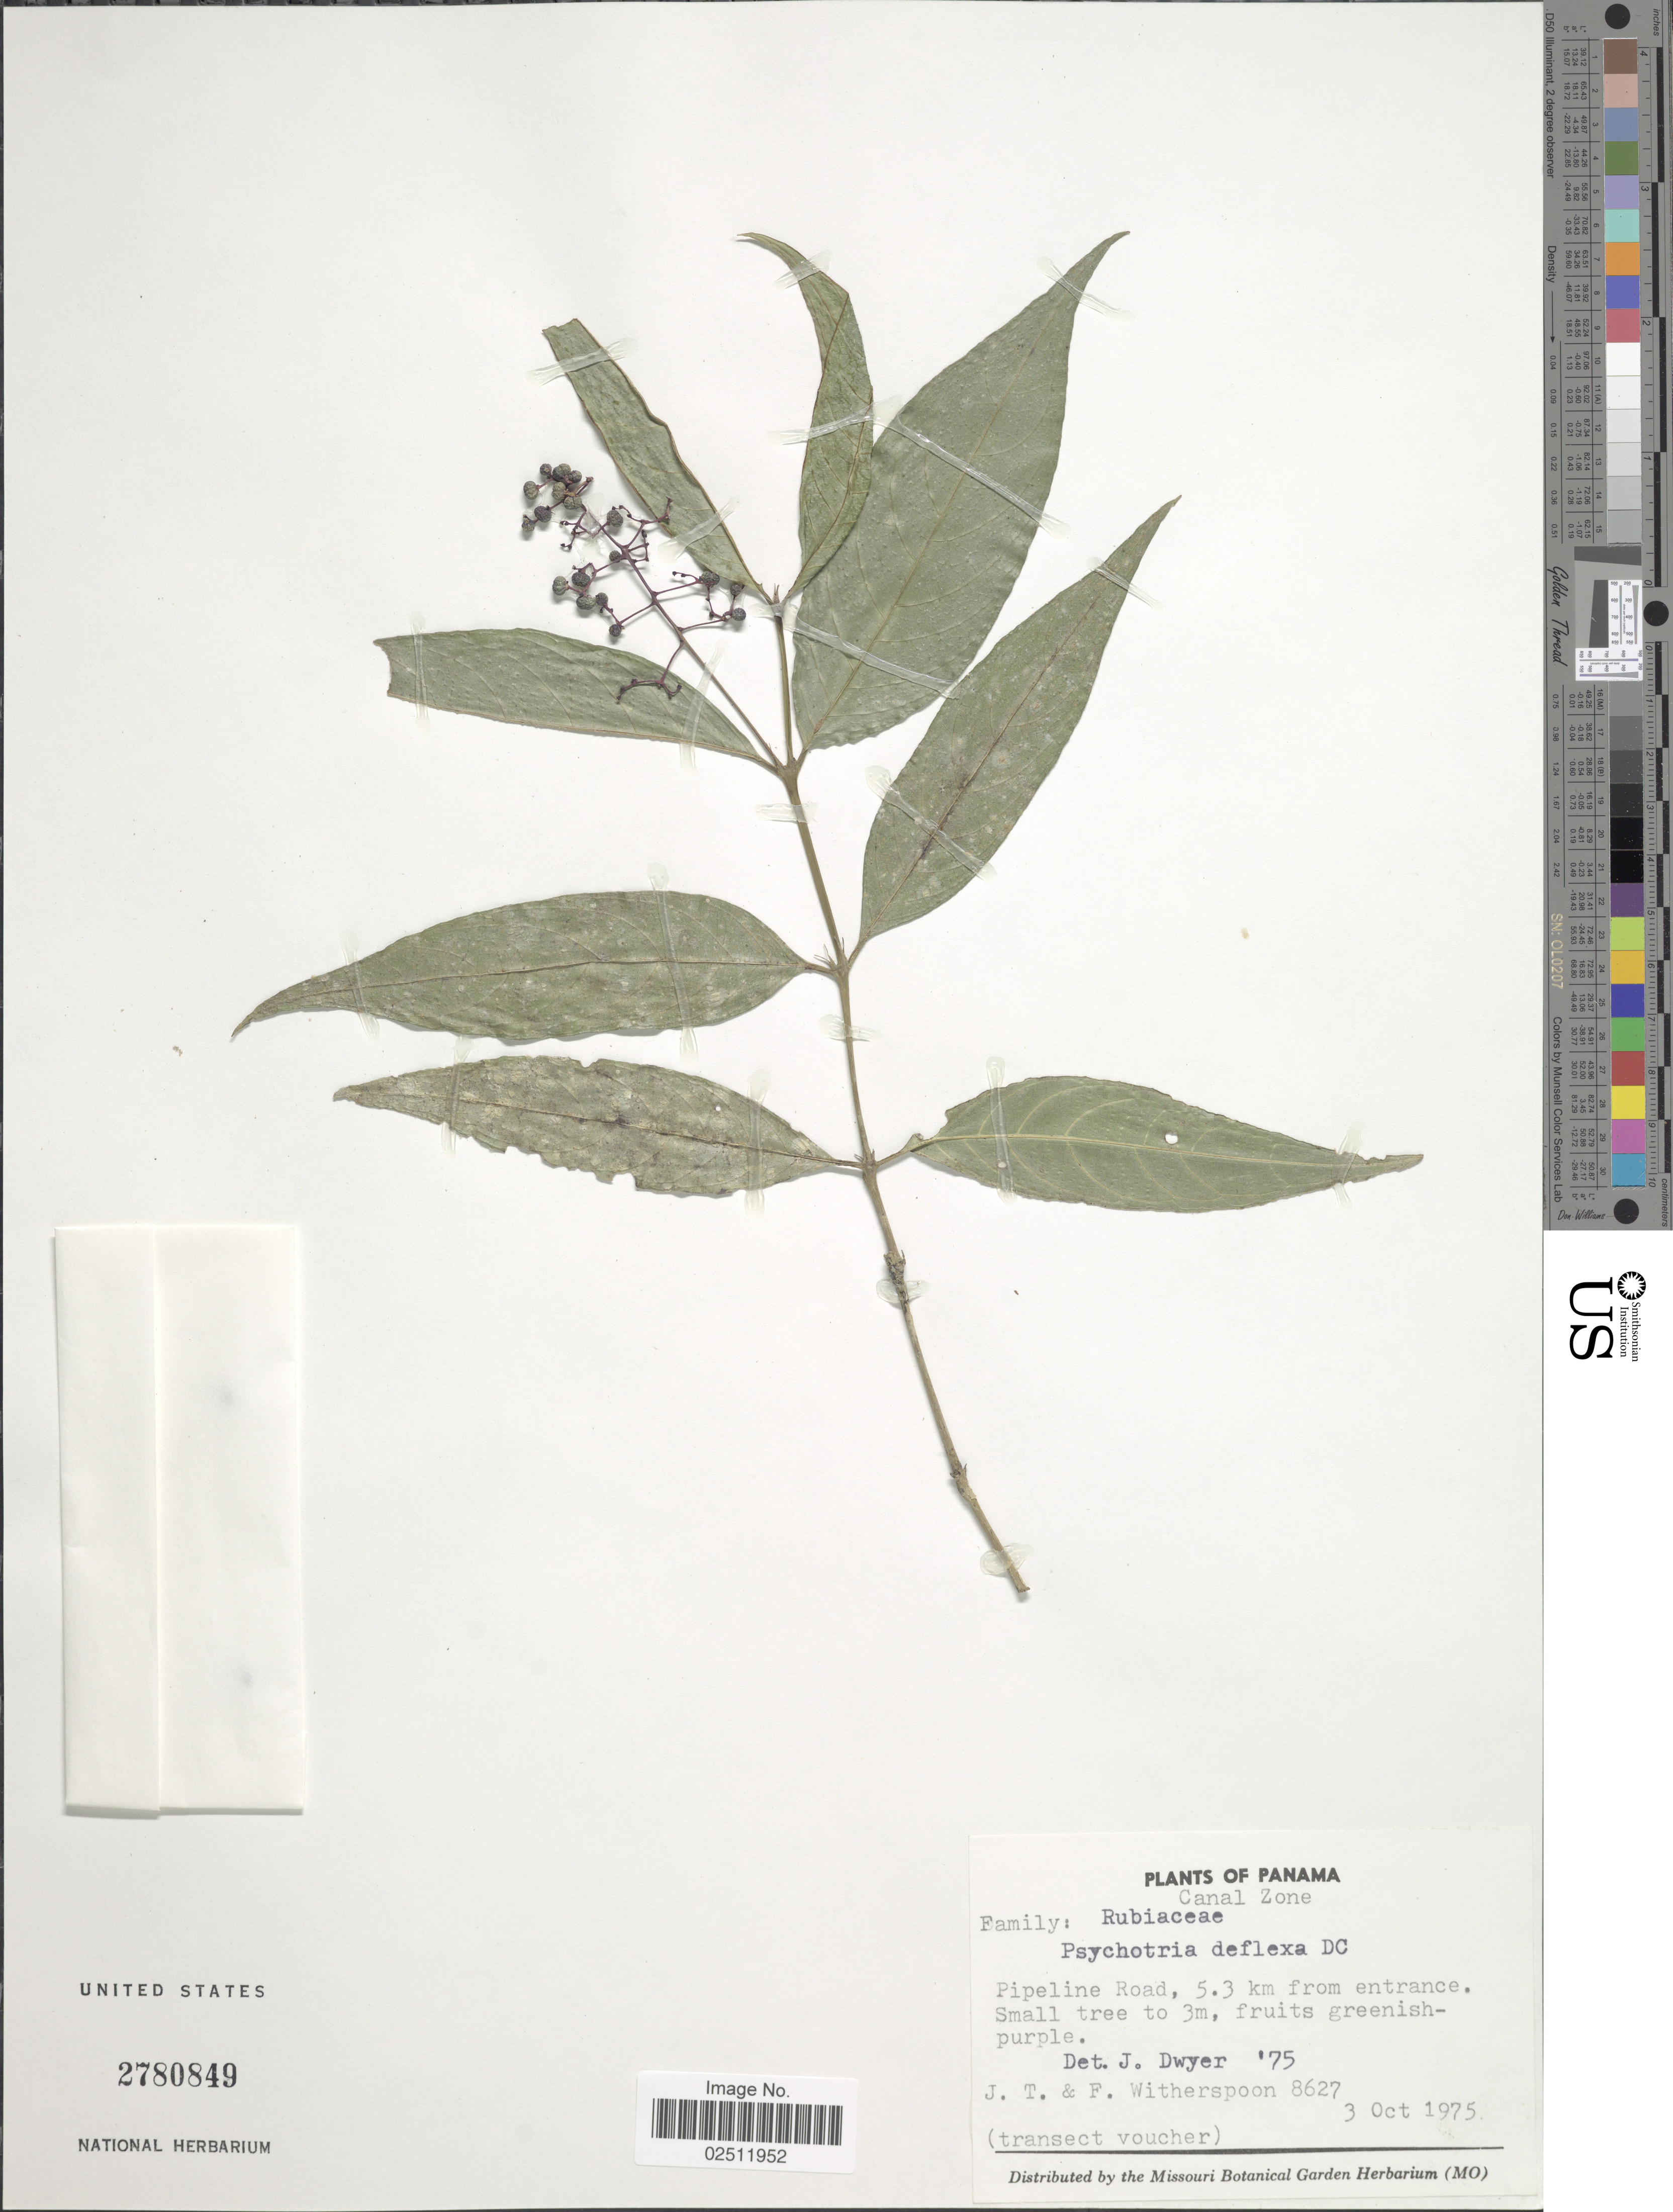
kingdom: Plantae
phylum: Tracheophyta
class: Magnoliopsida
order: Gentianales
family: Rubiaceae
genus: Psychotria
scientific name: Psychotria deflexa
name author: DC.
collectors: J. Witherspoon & F. Witherspoon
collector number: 8627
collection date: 1975-10-03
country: Panama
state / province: Colón / Panamá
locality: Canal Zone. Pipeline Road, 5.3 km from entrance.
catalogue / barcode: US 2780849